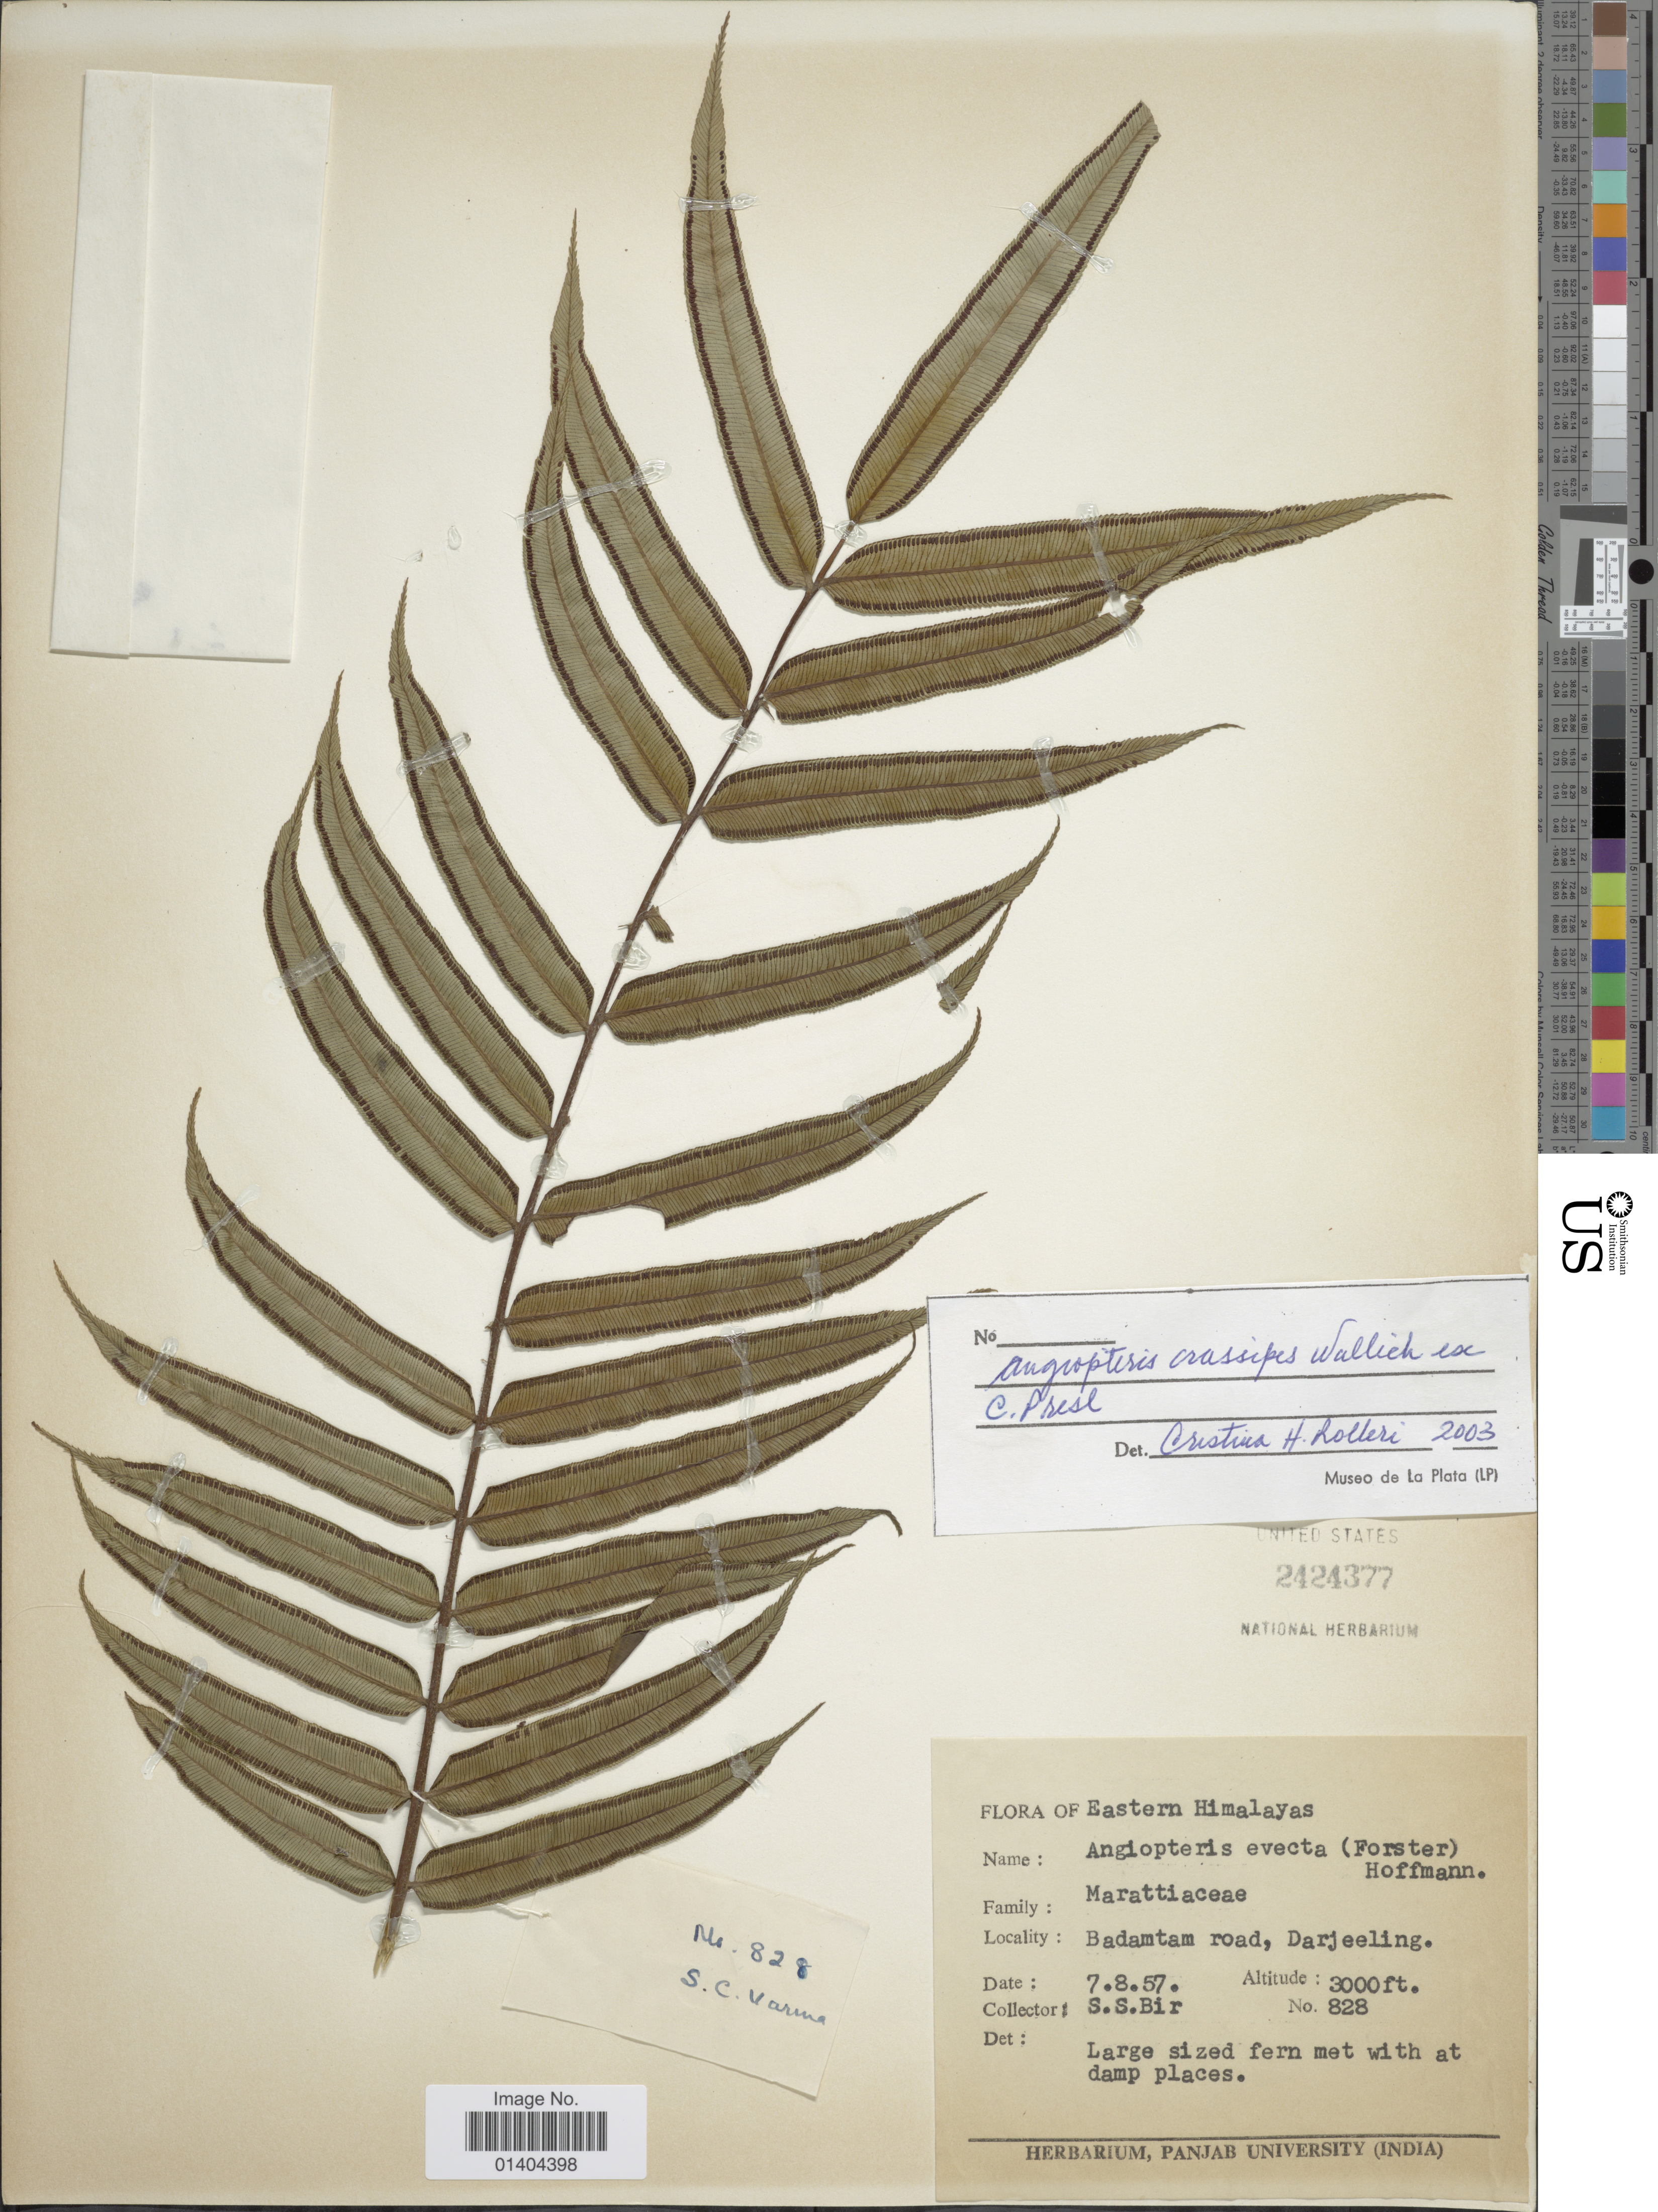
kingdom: Plantae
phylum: Tracheophyta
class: Polypodiopsida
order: Marattiales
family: Marattiaceae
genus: Angiopteris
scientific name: Angiopteris crassipes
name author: Wall. ex C. Presl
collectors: S. S. Bir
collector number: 828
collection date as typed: Transcribed d/m/y: 7/8/57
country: India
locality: Eastern Himalayas, Badamtam road, Darjeeling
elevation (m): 914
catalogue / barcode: US 2424377